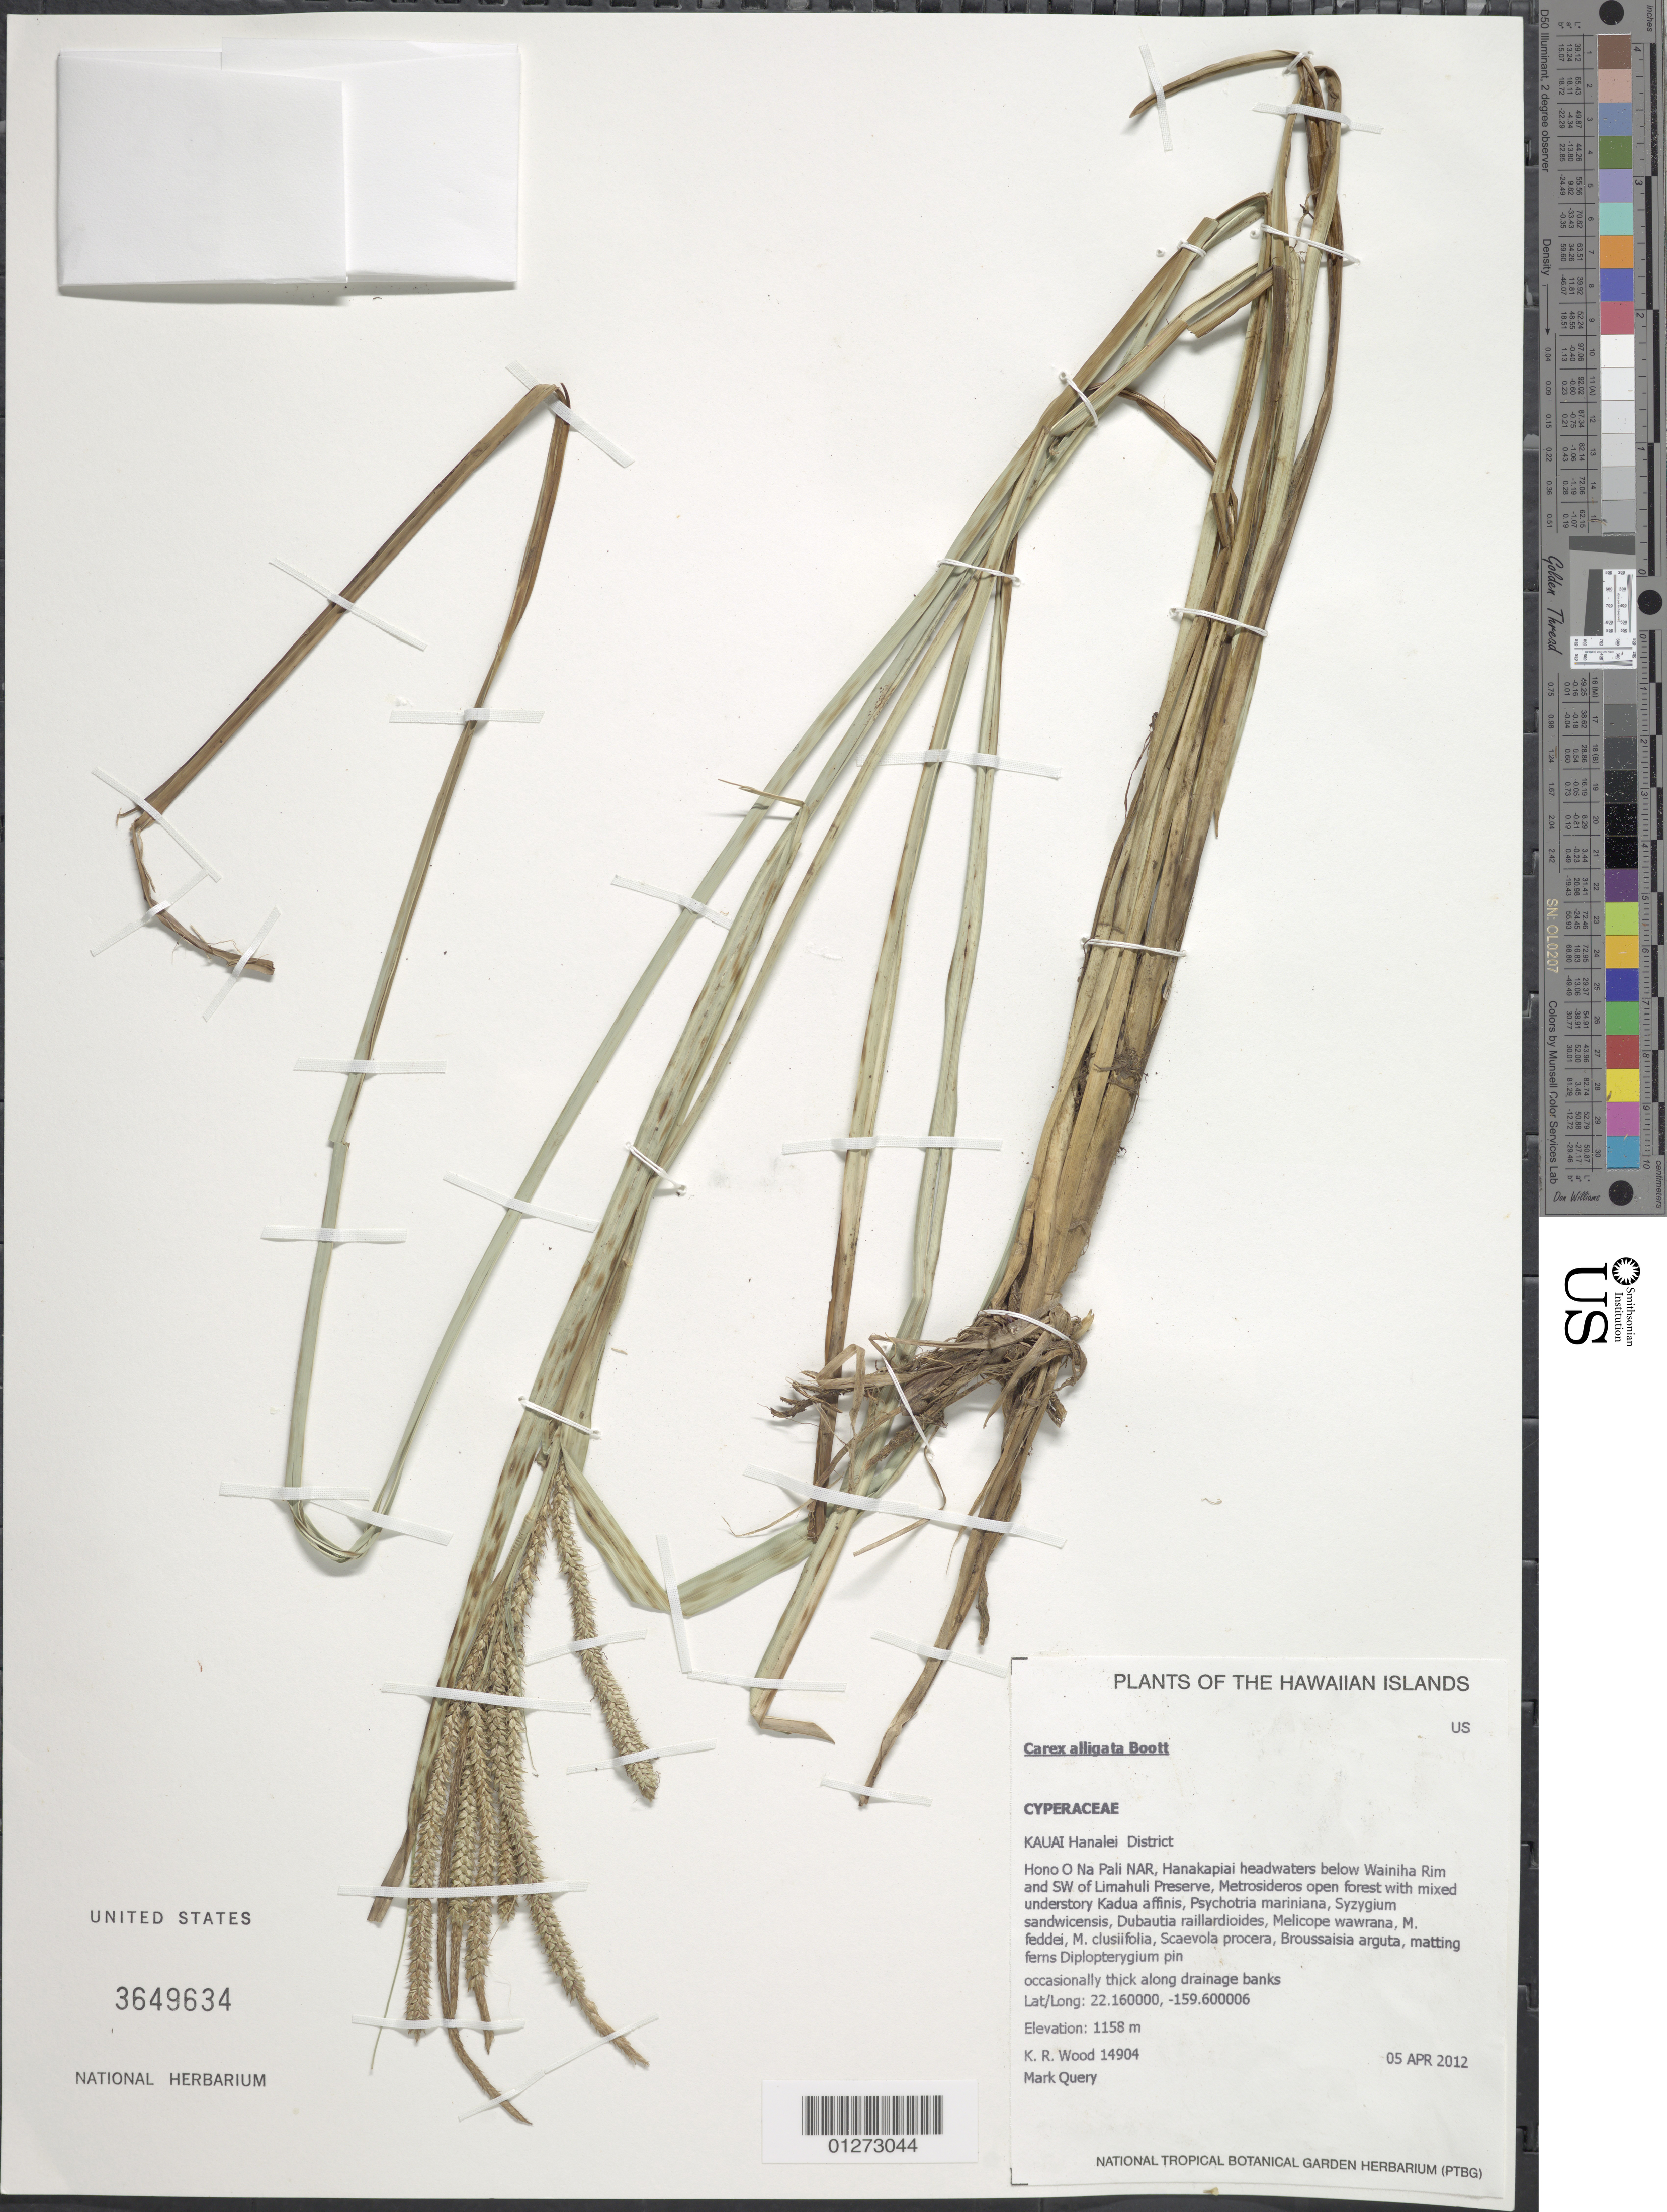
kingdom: Plantae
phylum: Tracheophyta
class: Liliopsida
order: Poales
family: Cyperaceae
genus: Carex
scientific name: Carex alligata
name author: Boott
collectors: K. R. Wood & M. Query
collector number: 14904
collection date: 2012-04-05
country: United States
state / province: Hawaii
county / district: Kauai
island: Kaua'i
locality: Hanalei District, Hono O Na Pali NAR, Hanakapiai headwaters below Wainiha Rim and SW of Limahuli Preserve.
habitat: Open forest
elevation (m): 1158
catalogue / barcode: US 3649634